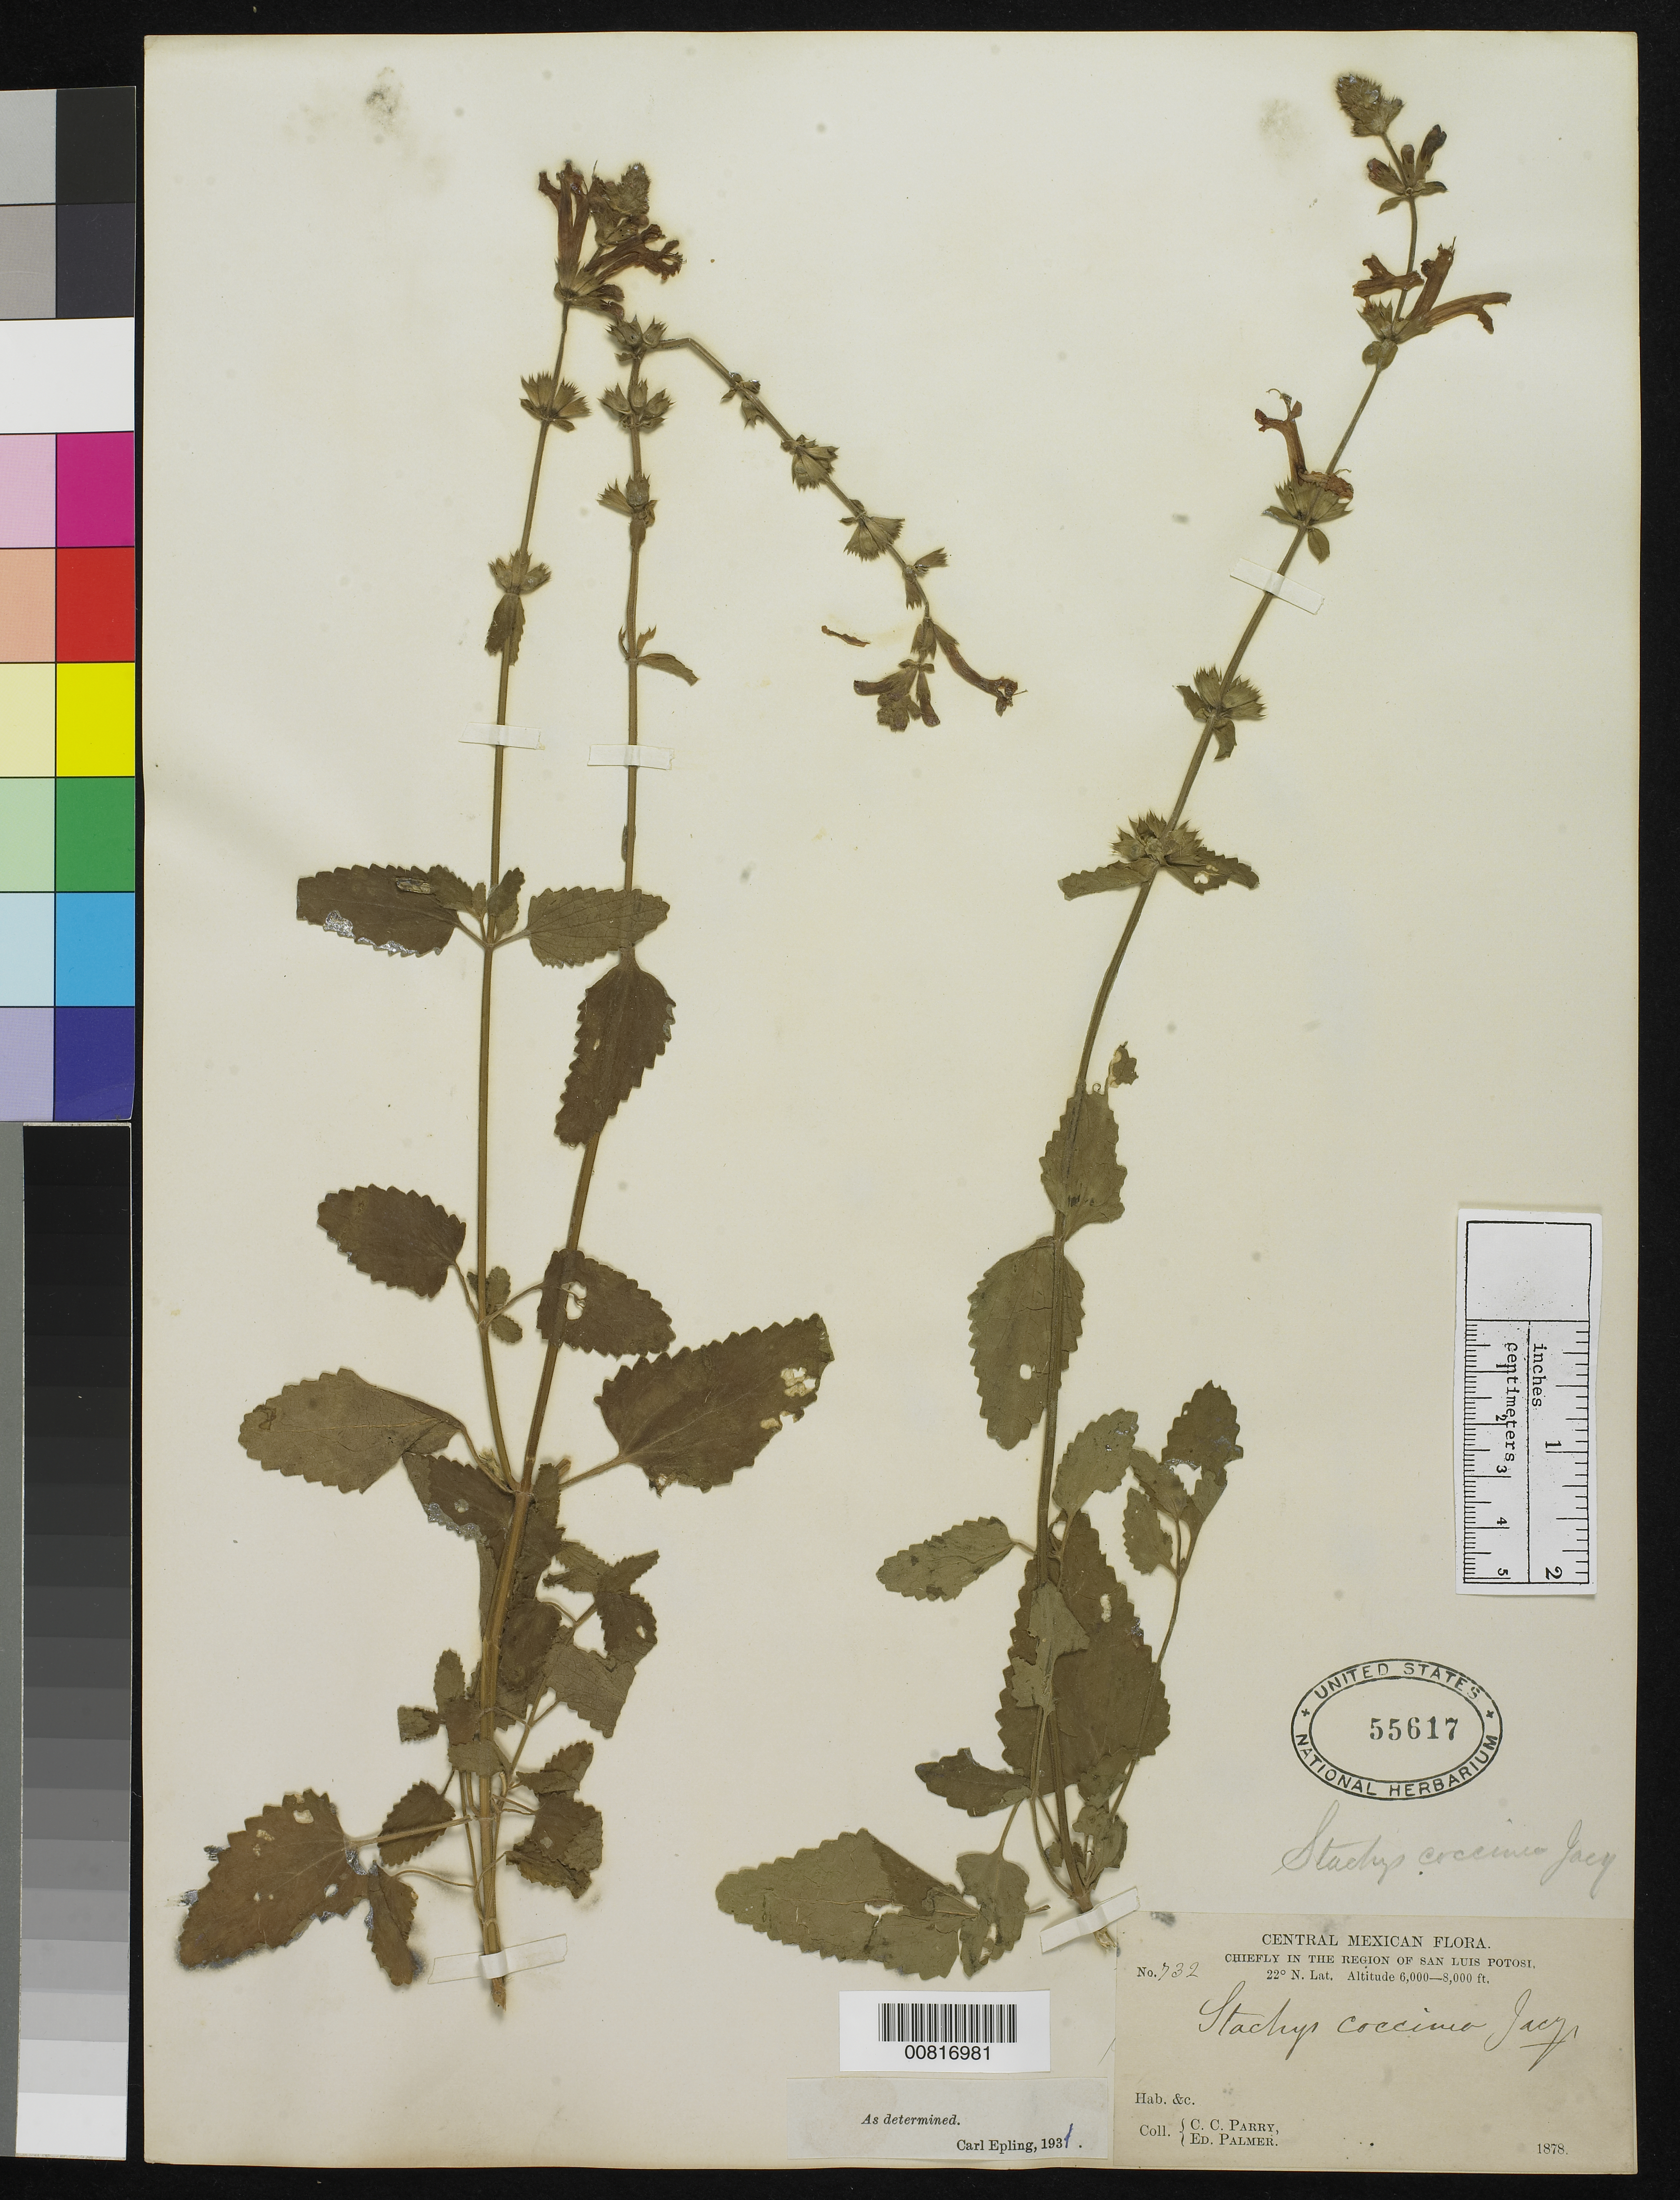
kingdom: Plantae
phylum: Tracheophyta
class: Magnoliopsida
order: Lamiales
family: Lamiaceae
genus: Stachys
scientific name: Stachys coccinea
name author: Ortega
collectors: C. C. Parry & E. Palmer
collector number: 732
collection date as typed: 1878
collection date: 1878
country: Mexico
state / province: San Luis Potosí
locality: Chiefly in the region of San Luis Potosí.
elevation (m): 1829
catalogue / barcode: US 55617